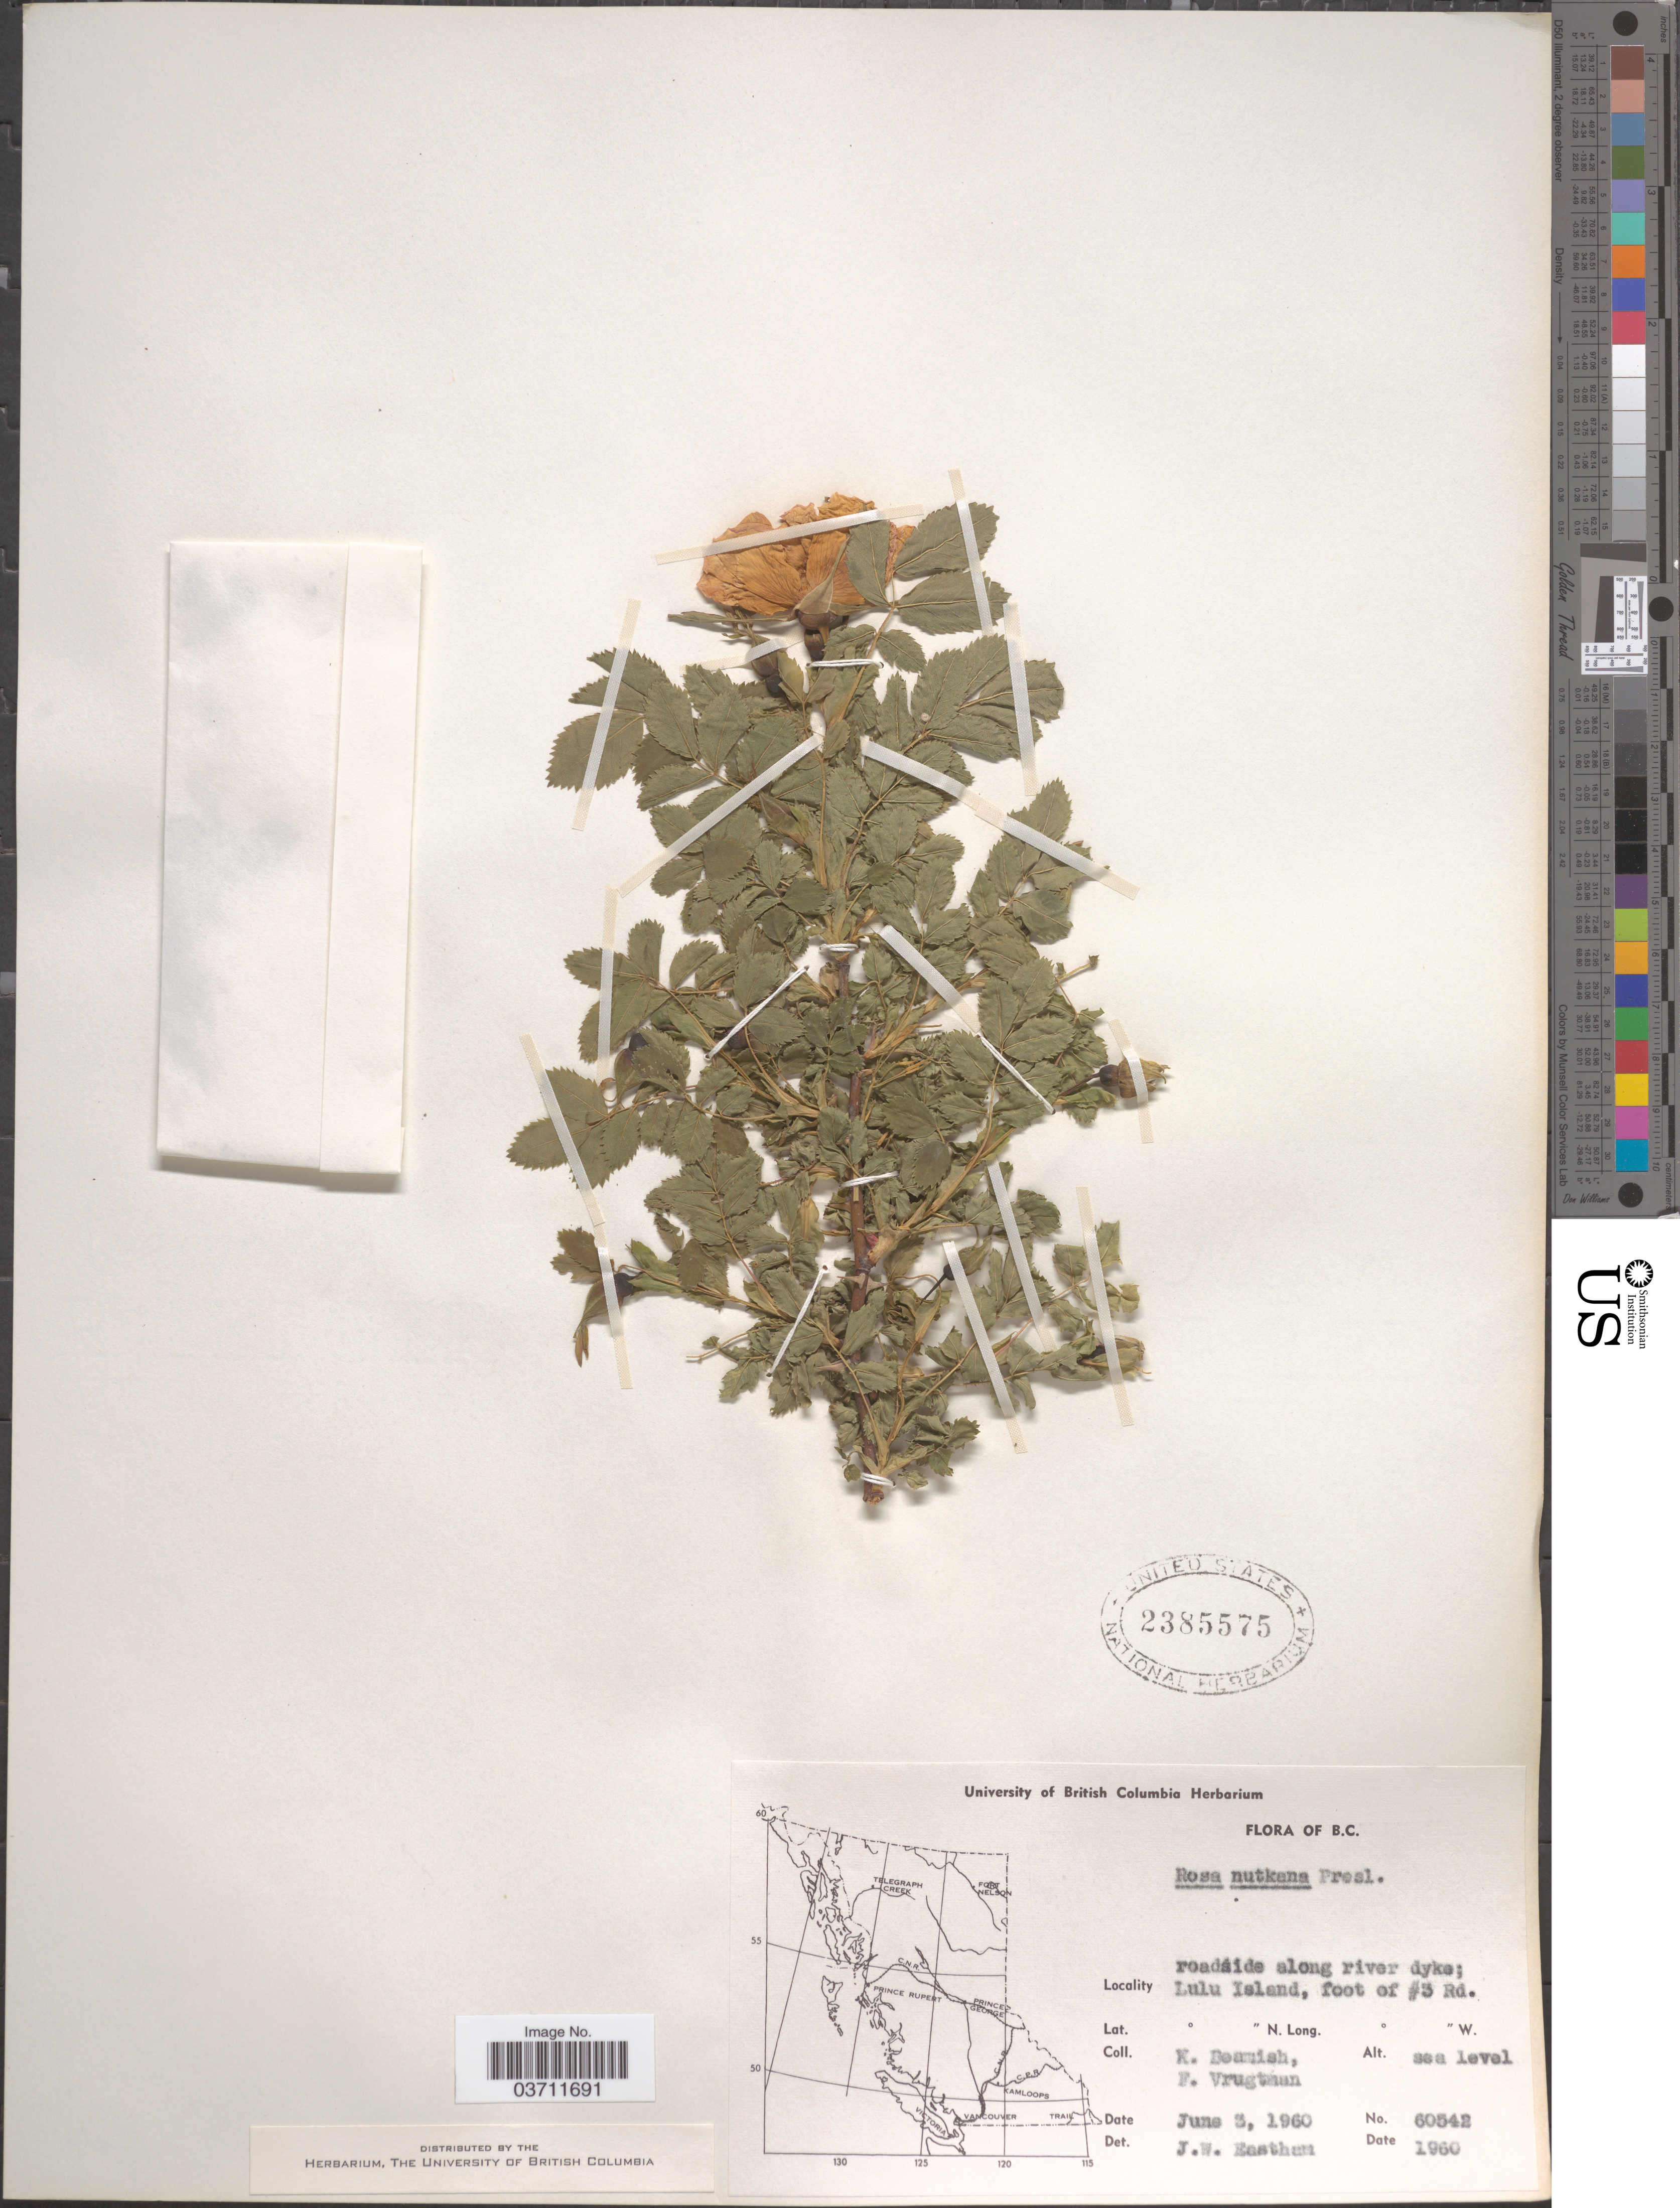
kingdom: Plantae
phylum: Tracheophyta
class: Magnoliopsida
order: Rosales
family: Rosaceae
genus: Rosa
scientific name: Rosa nutkana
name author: C. Presl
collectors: K. Beamish & F. Vrugtman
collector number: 60542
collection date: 1960-06-03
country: Canada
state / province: British Columbia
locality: Roadside along river dyke; Lulu Island, foot of #3 Rd.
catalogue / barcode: US 2385575